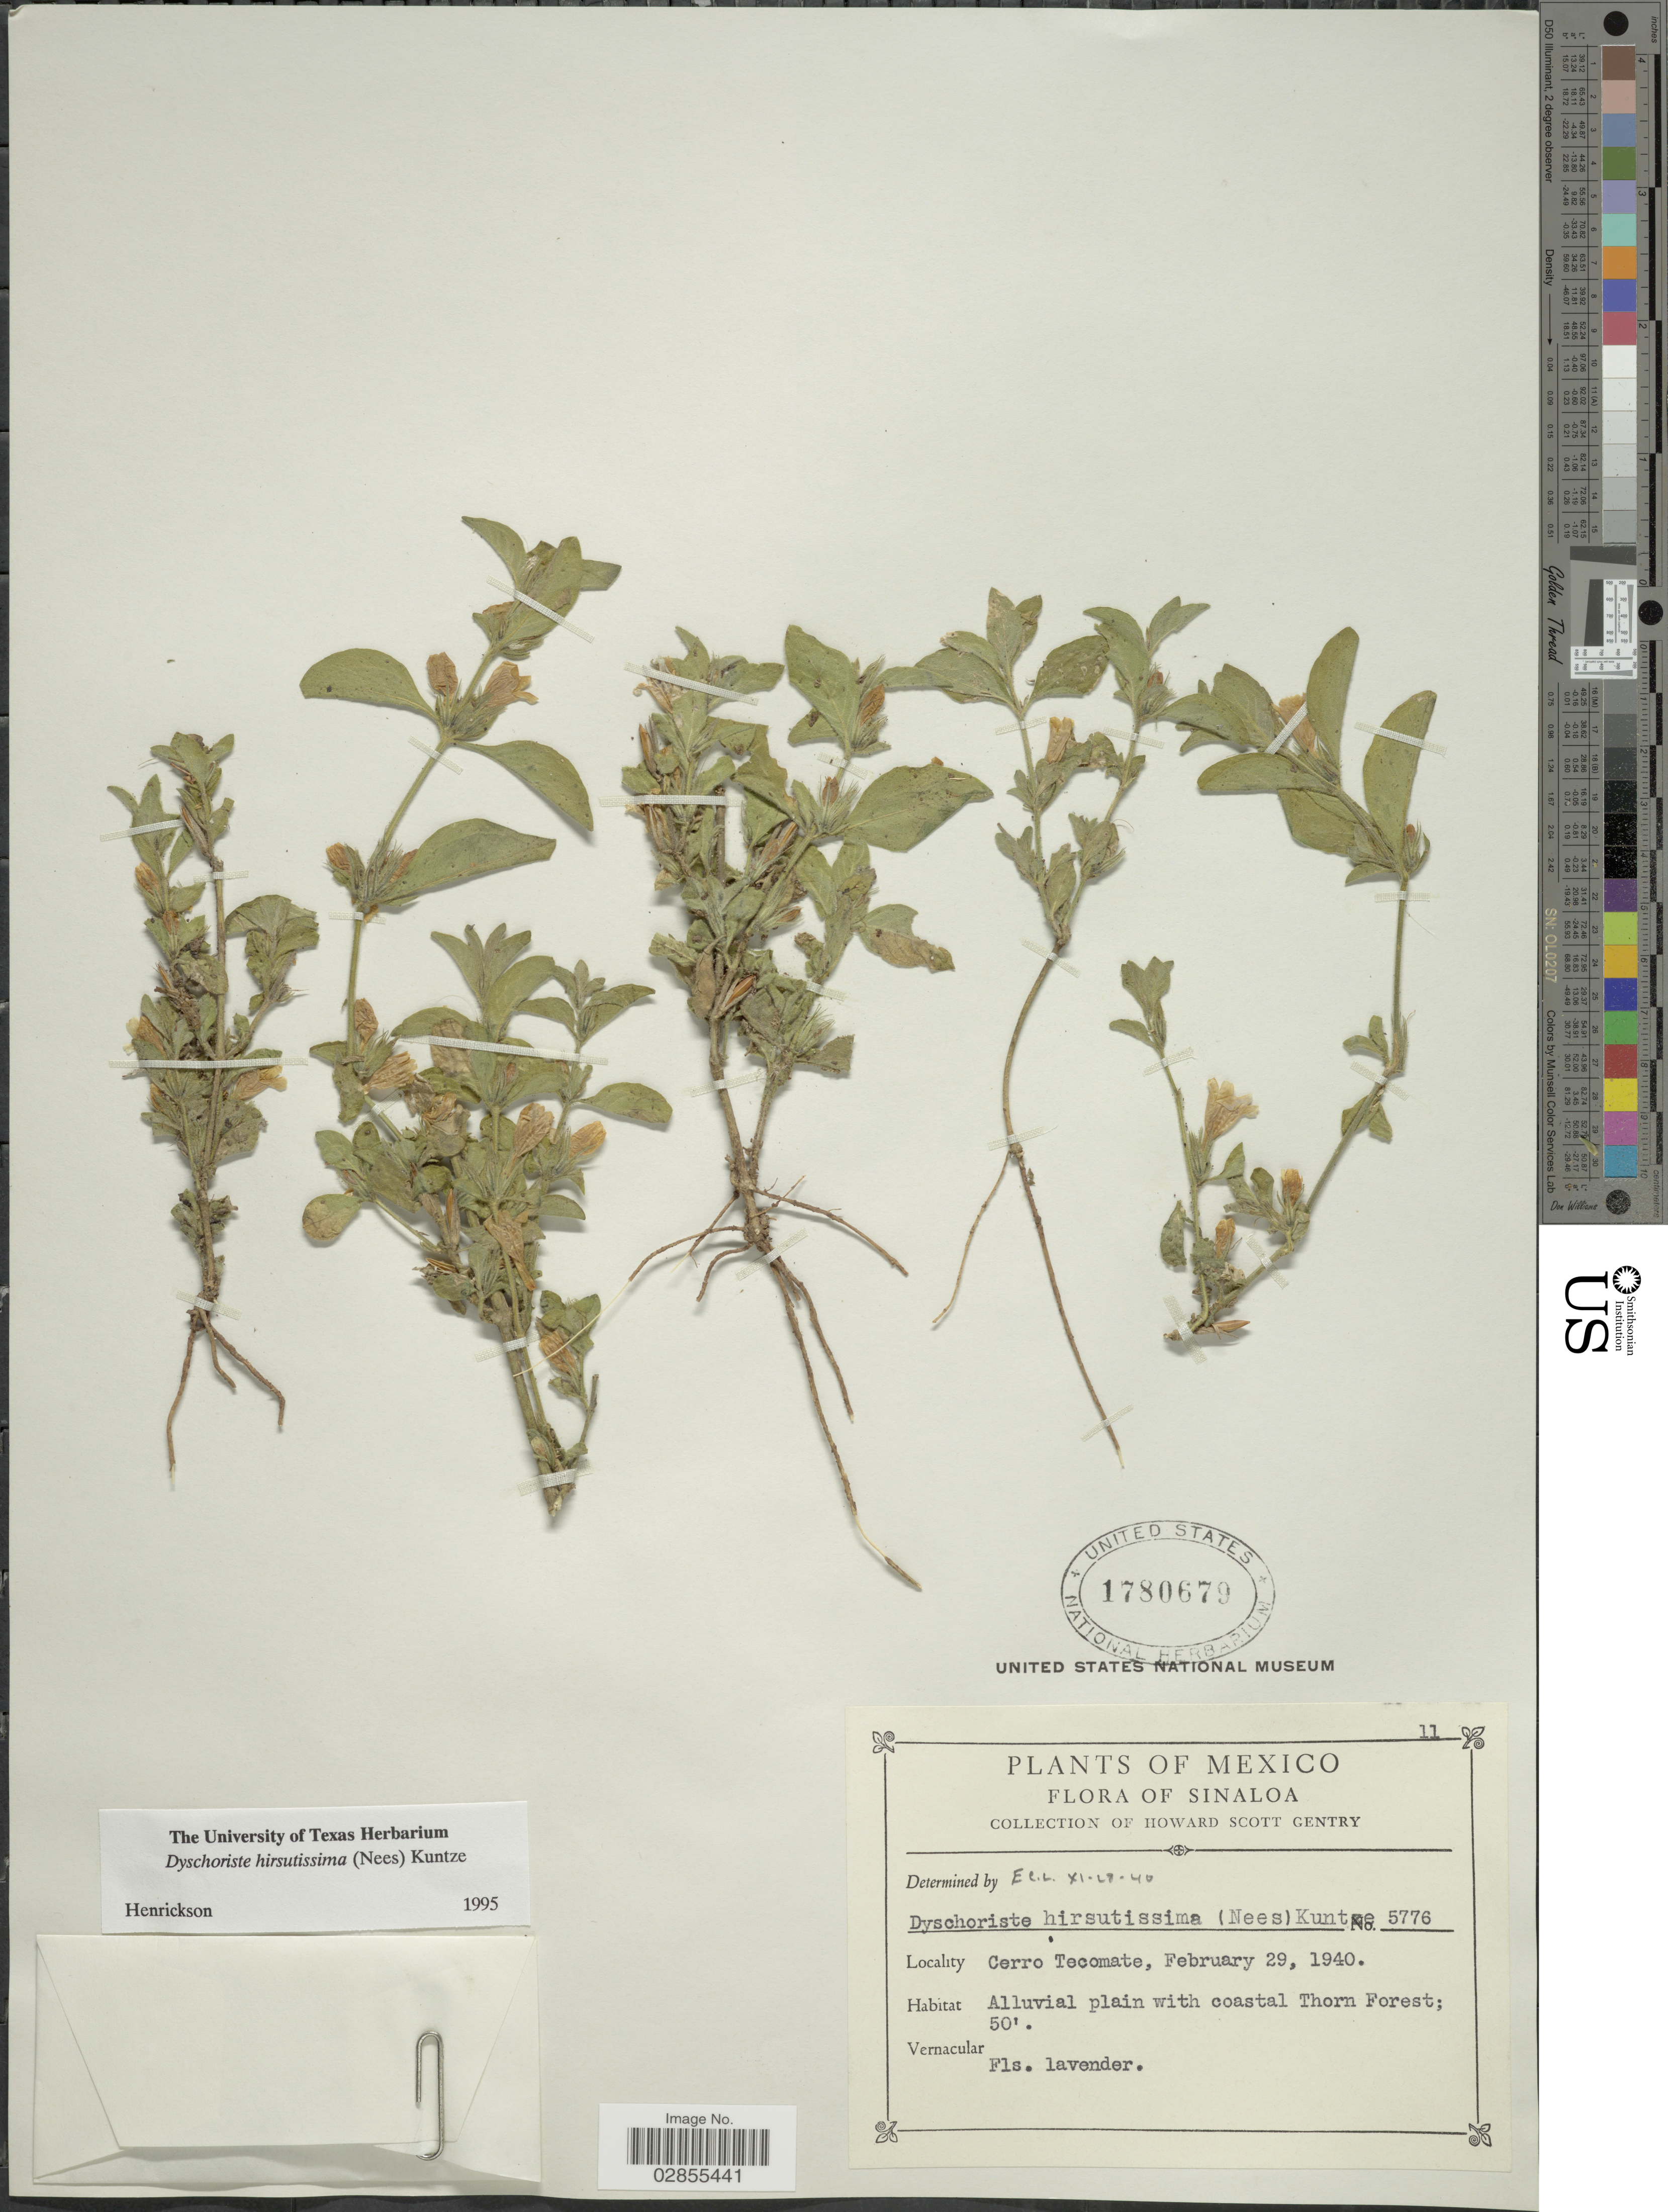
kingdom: Plantae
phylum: Tracheophyta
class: Magnoliopsida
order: Lamiales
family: Acanthaceae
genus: Dyschoriste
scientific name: Dyschoriste hirsutissima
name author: (Nees) Kuntze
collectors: H. S. Gentry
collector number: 5776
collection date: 1940-02-29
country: Mexico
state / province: Sinaloa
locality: Cerro Tecomate.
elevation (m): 15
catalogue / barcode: US 1780679